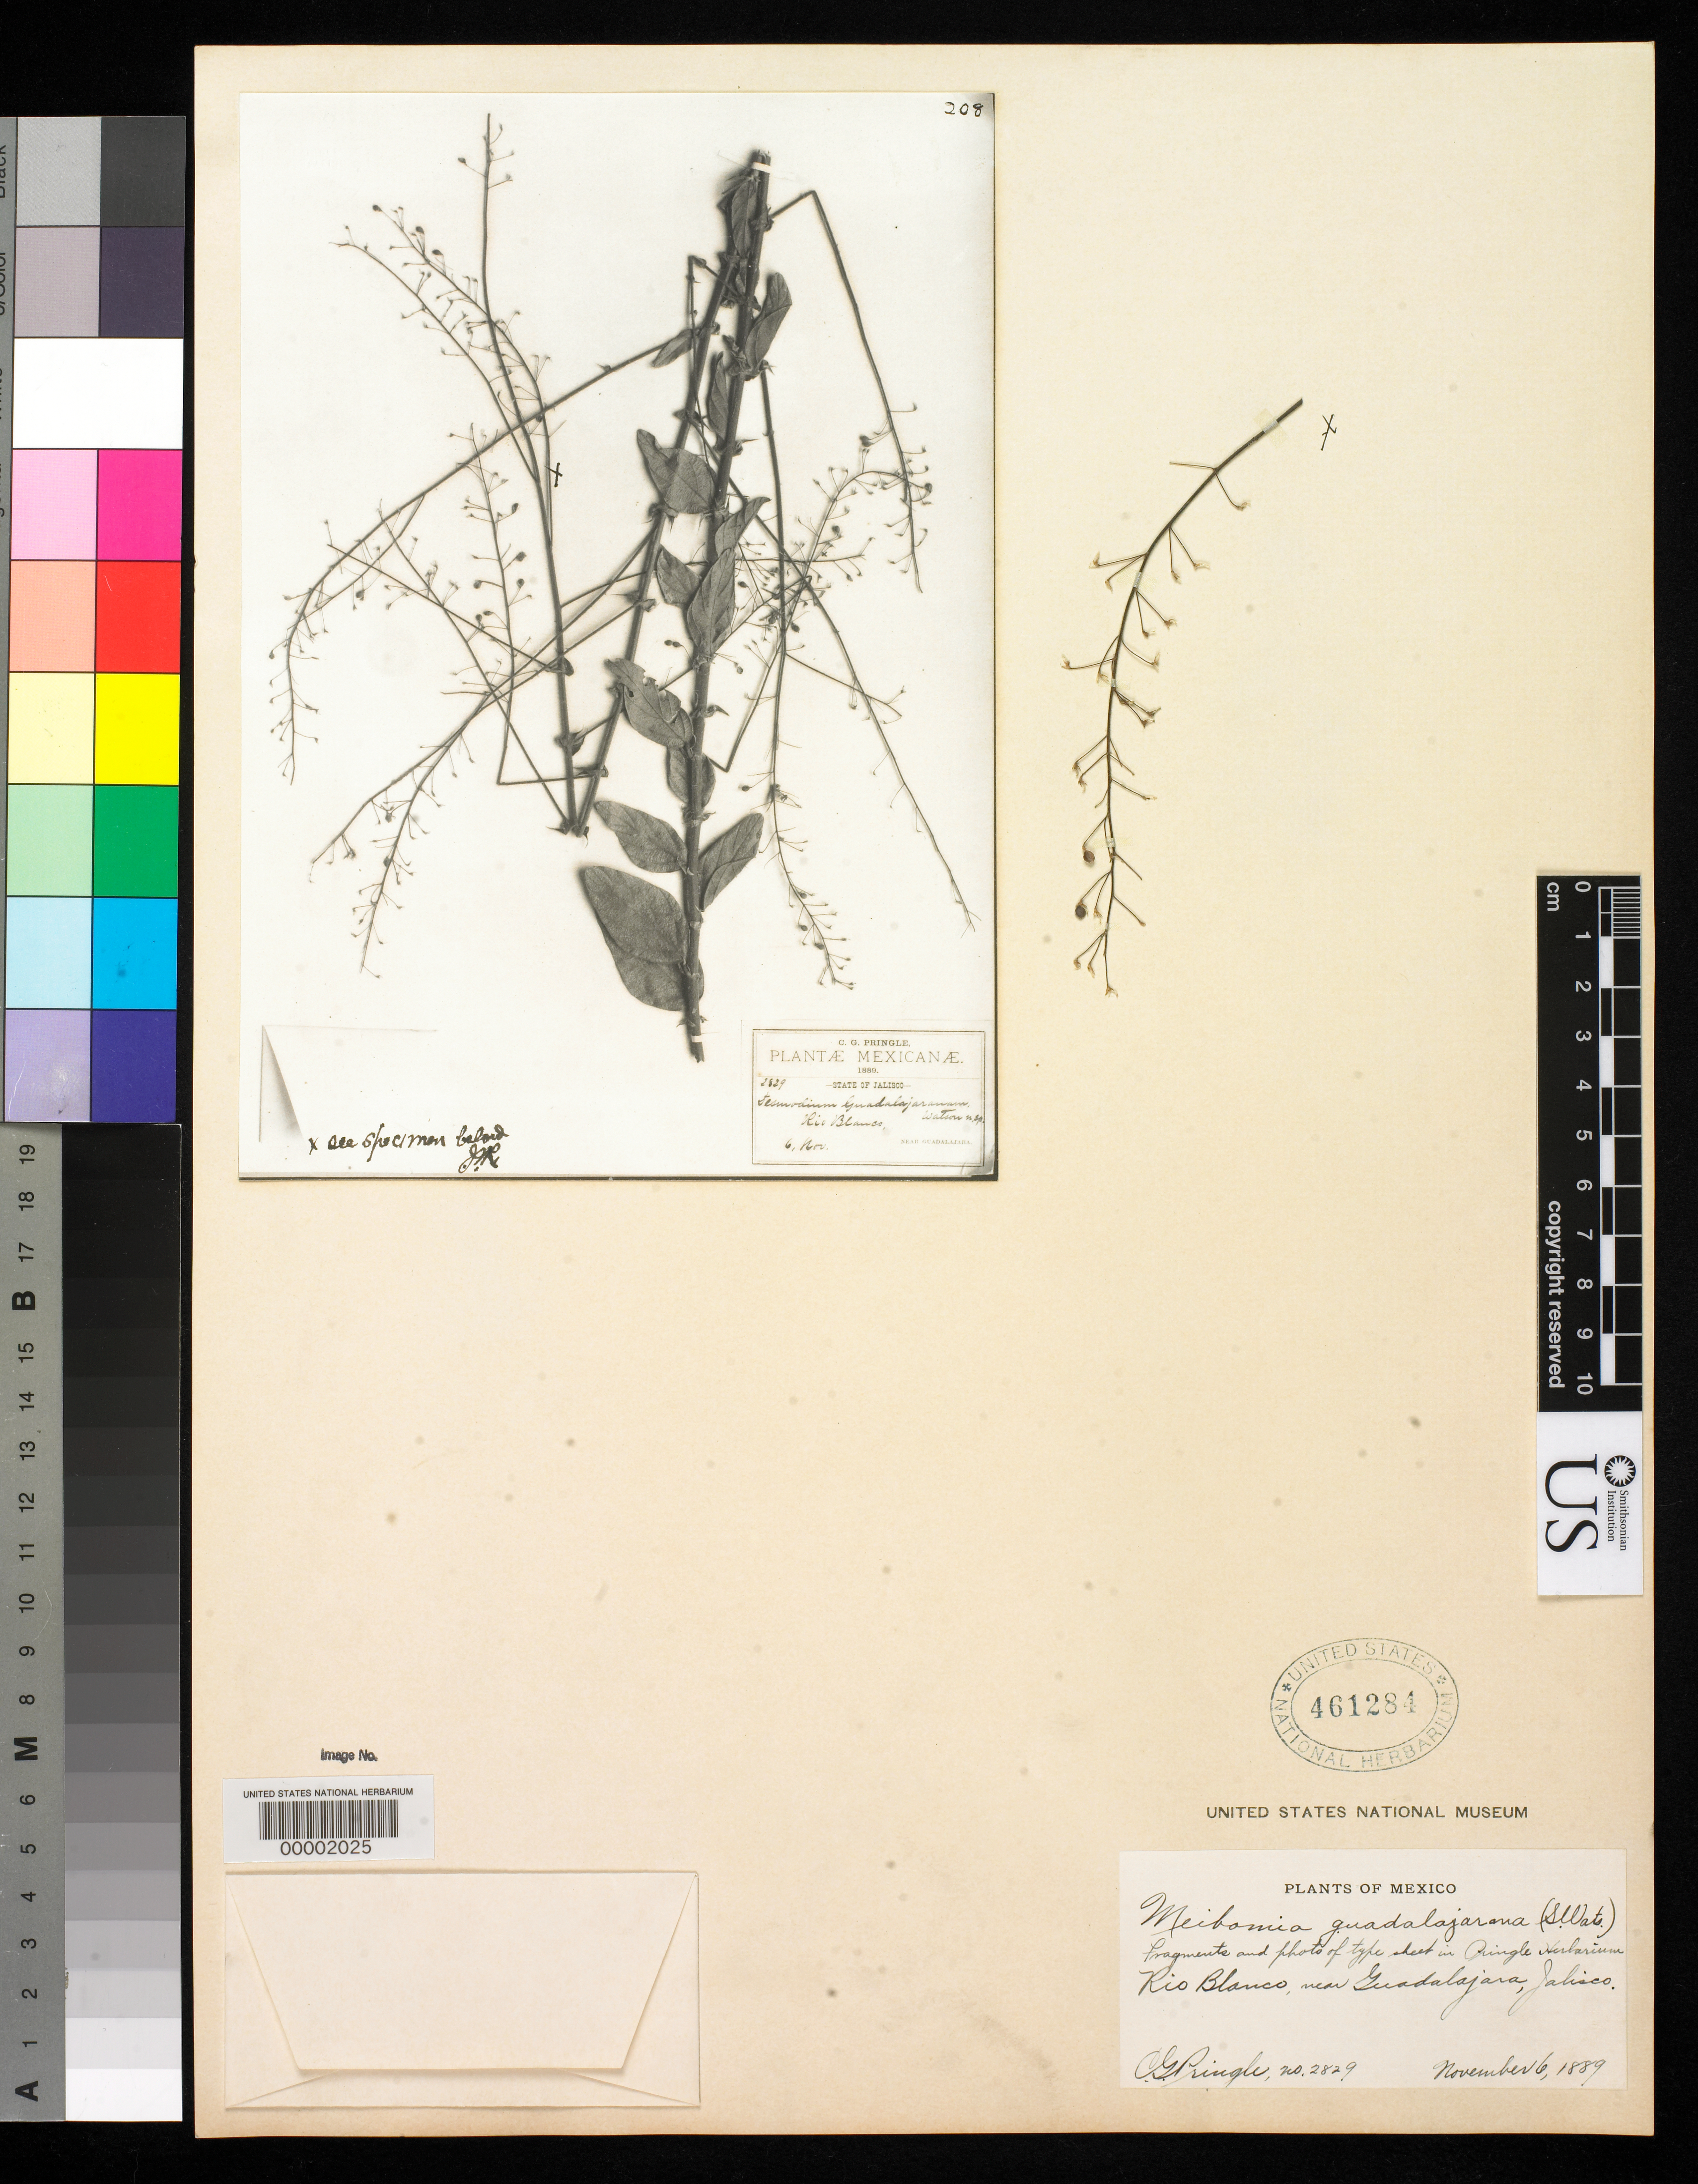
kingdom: Plantae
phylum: Tracheophyta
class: Magnoliopsida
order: Fabales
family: Fabaceae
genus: Desmodium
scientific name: Desmodium guadalajaranum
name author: S. Watson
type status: Type Collection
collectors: C. G. Pringle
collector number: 2829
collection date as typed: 06 Nov 1889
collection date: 1889-11-06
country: Mexico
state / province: Jalisco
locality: Near Guadalajara.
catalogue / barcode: US 461284